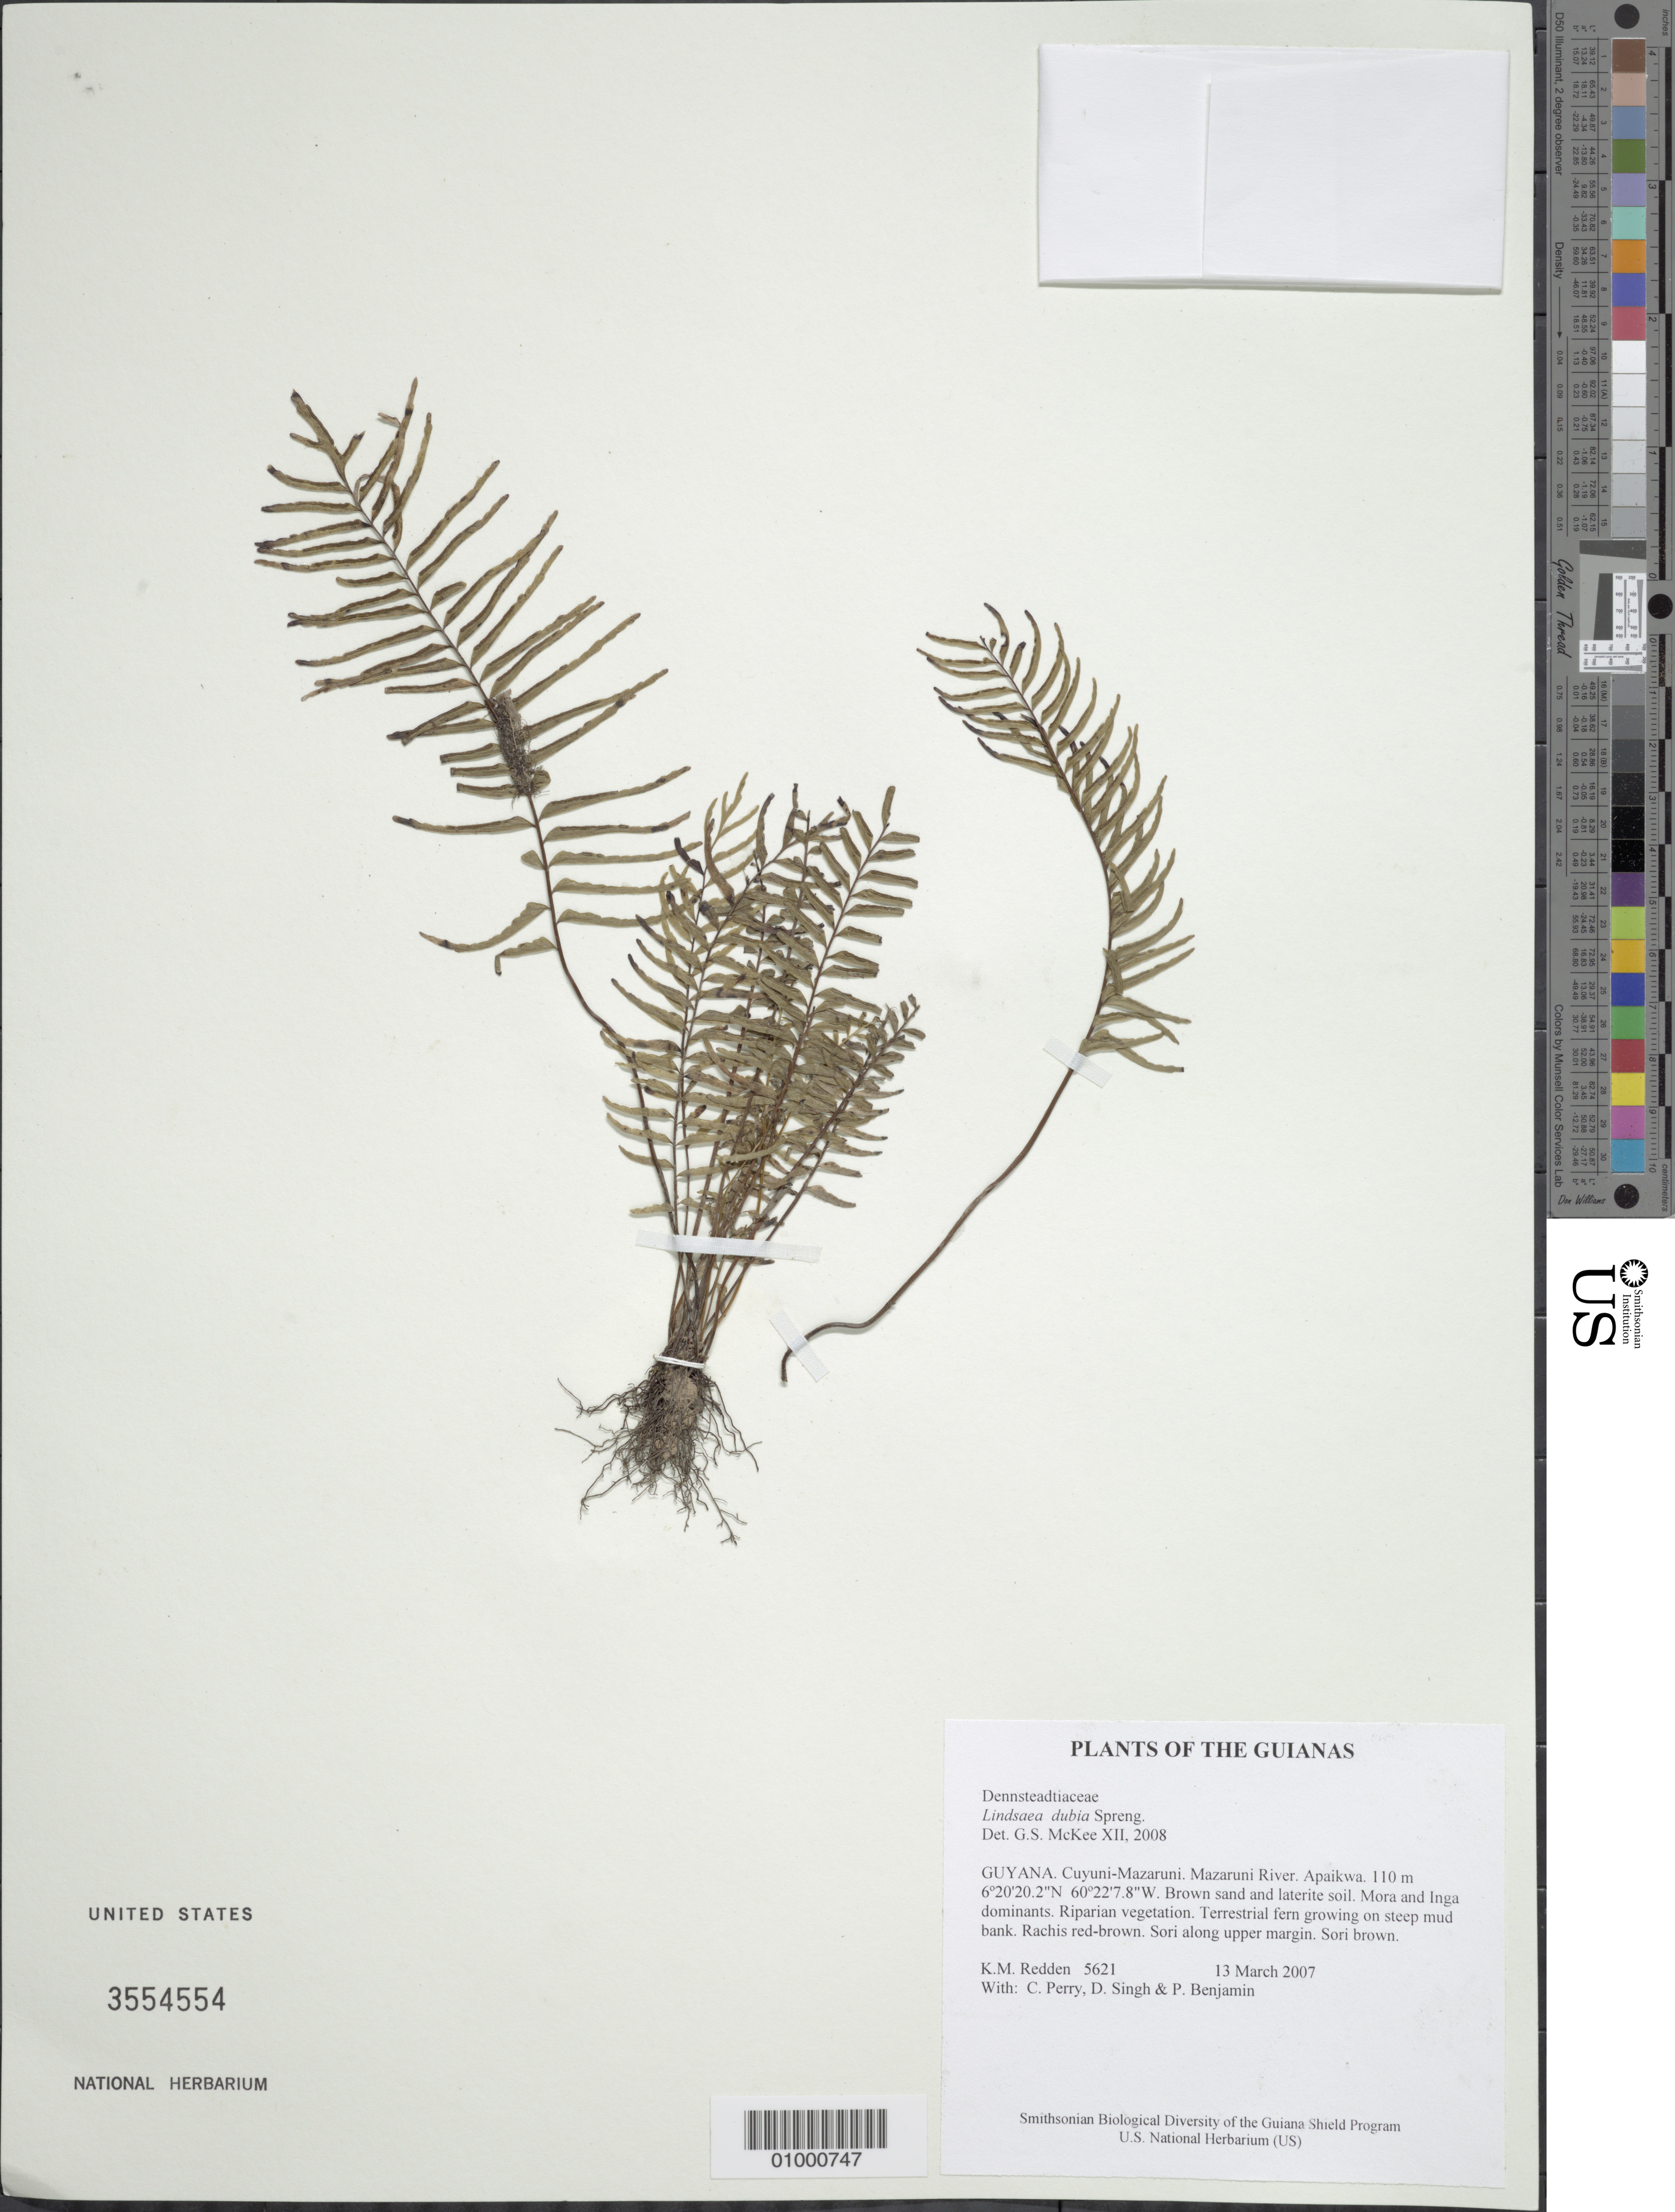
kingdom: Plantae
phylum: Tracheophyta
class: Polypodiopsida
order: Polypodiales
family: Lindsaeaceae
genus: Lindsaea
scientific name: Lindsaea dubia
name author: Spreng.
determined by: McKee, G. S., (US), NMNH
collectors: K. M. Redden, C. Perry, D. Singh & P. Benjamin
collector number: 5621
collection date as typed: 13 March 2007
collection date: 2007-03-13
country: Guyana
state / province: Cuyuni-Mazaruni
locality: Mazaruni River. Apaikwa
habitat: Brown sand and laterite soil. Mora and Inga dominant. Riparian vegetation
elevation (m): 110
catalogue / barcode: US 3554554